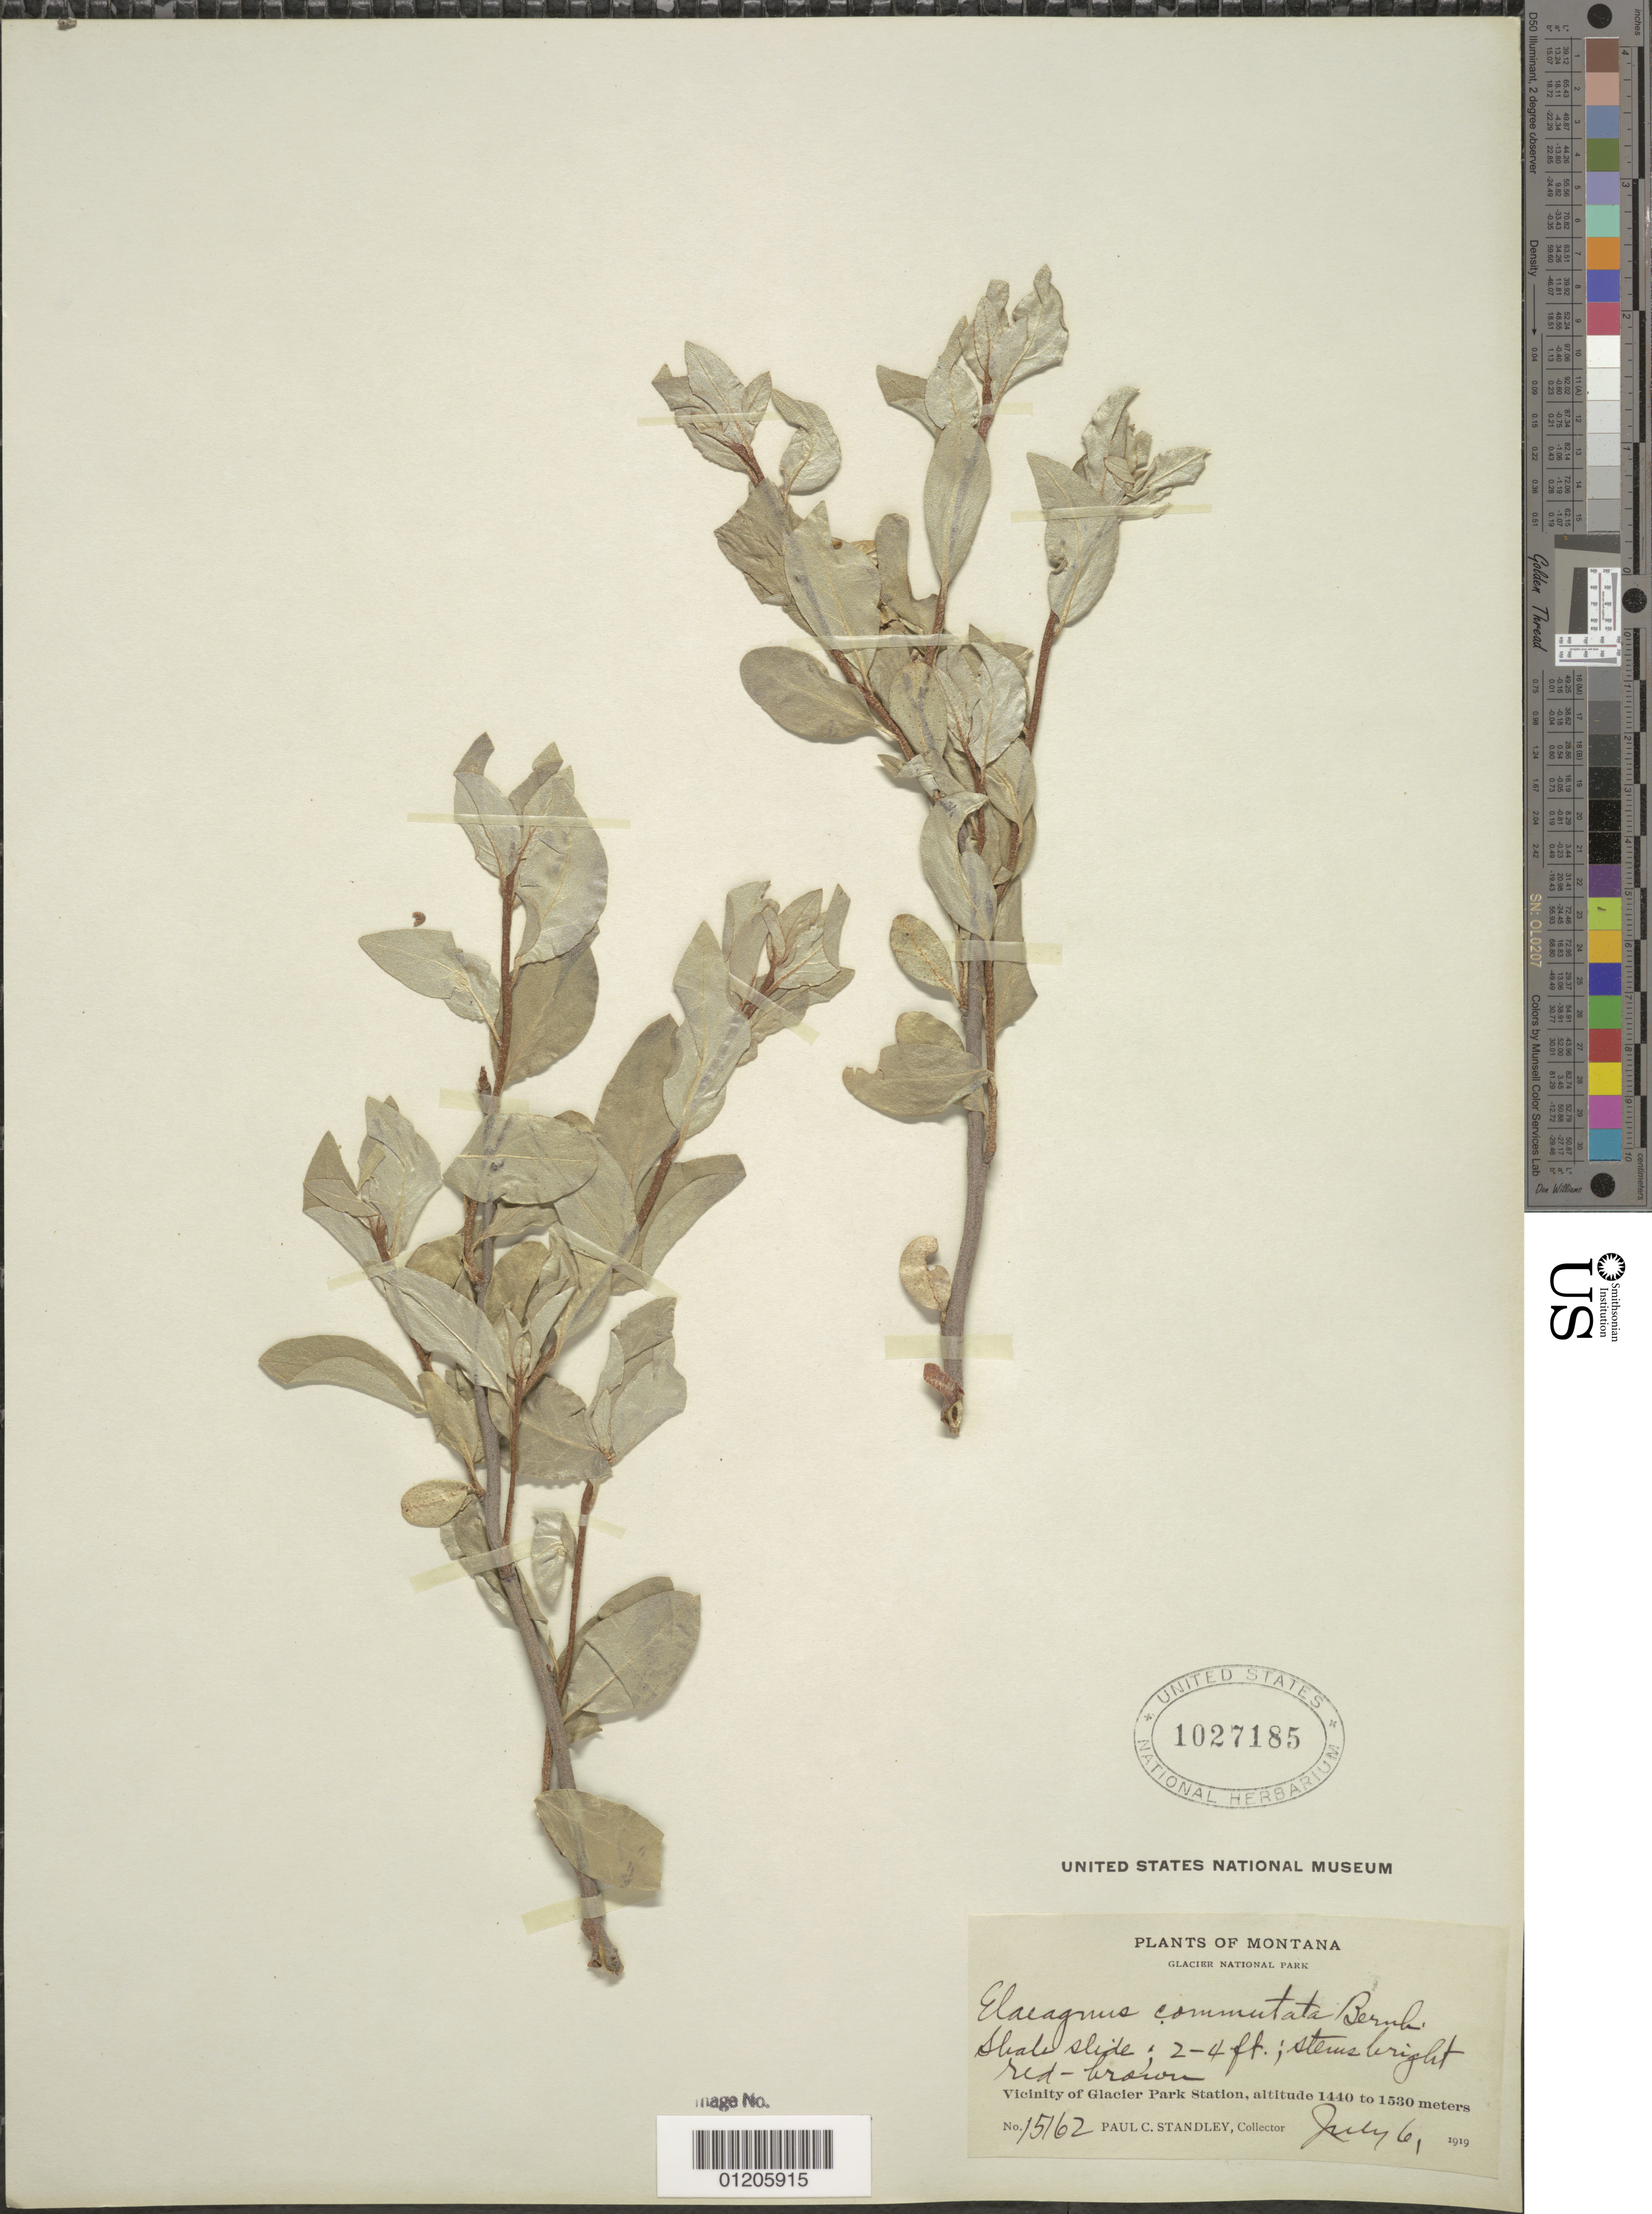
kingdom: Plantae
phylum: Tracheophyta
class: Magnoliopsida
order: Rosales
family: Elaeagnaceae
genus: Elaeagnus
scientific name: Elaeagnus commutata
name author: Bernh. ex Rydb.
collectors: P. C. Standley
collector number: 15162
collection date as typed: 06 Jul 1919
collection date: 1919-07-06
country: United States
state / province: Montana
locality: Vicinity of Glacier Park Station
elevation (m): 1440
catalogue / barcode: US 1027185